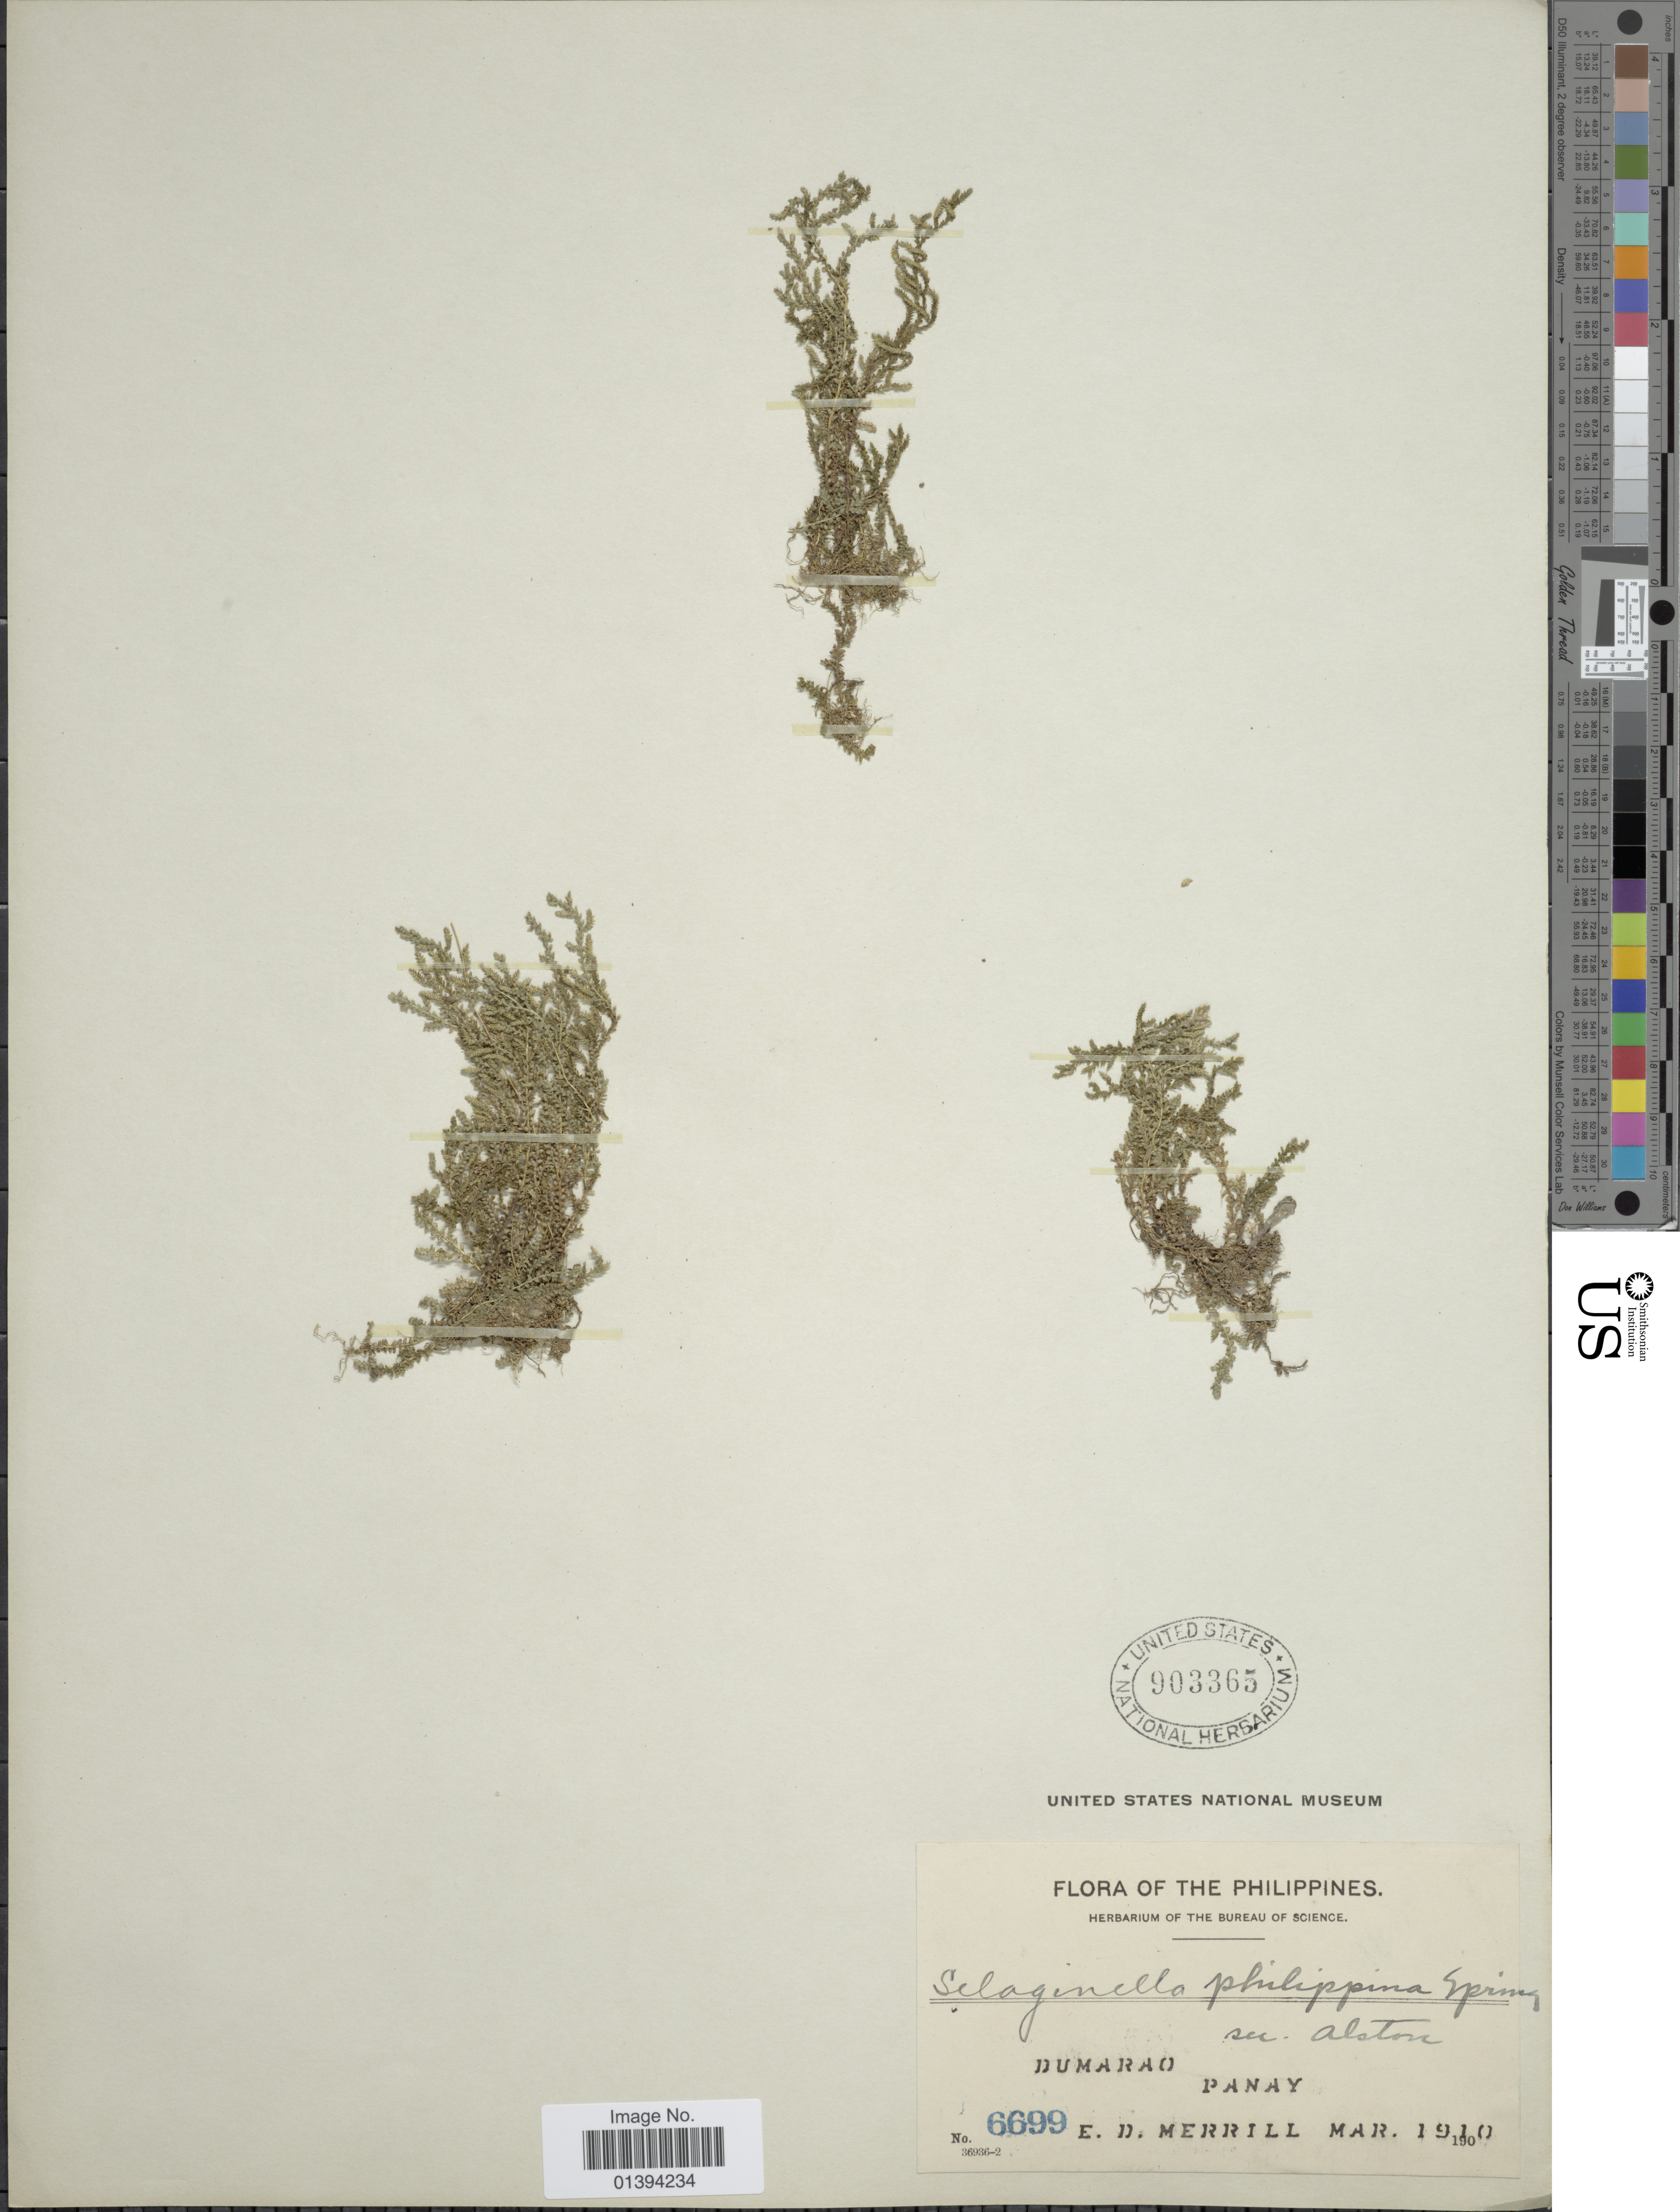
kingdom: Plantae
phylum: Tracheophyta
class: Lycopodiopsida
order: Selaginellales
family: Selaginellaceae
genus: Selaginella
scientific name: Selaginella philippina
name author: Spring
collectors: E. D. Merrill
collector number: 6699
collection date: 1910-03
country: Philippines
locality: Dumarao Panay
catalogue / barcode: US 903365